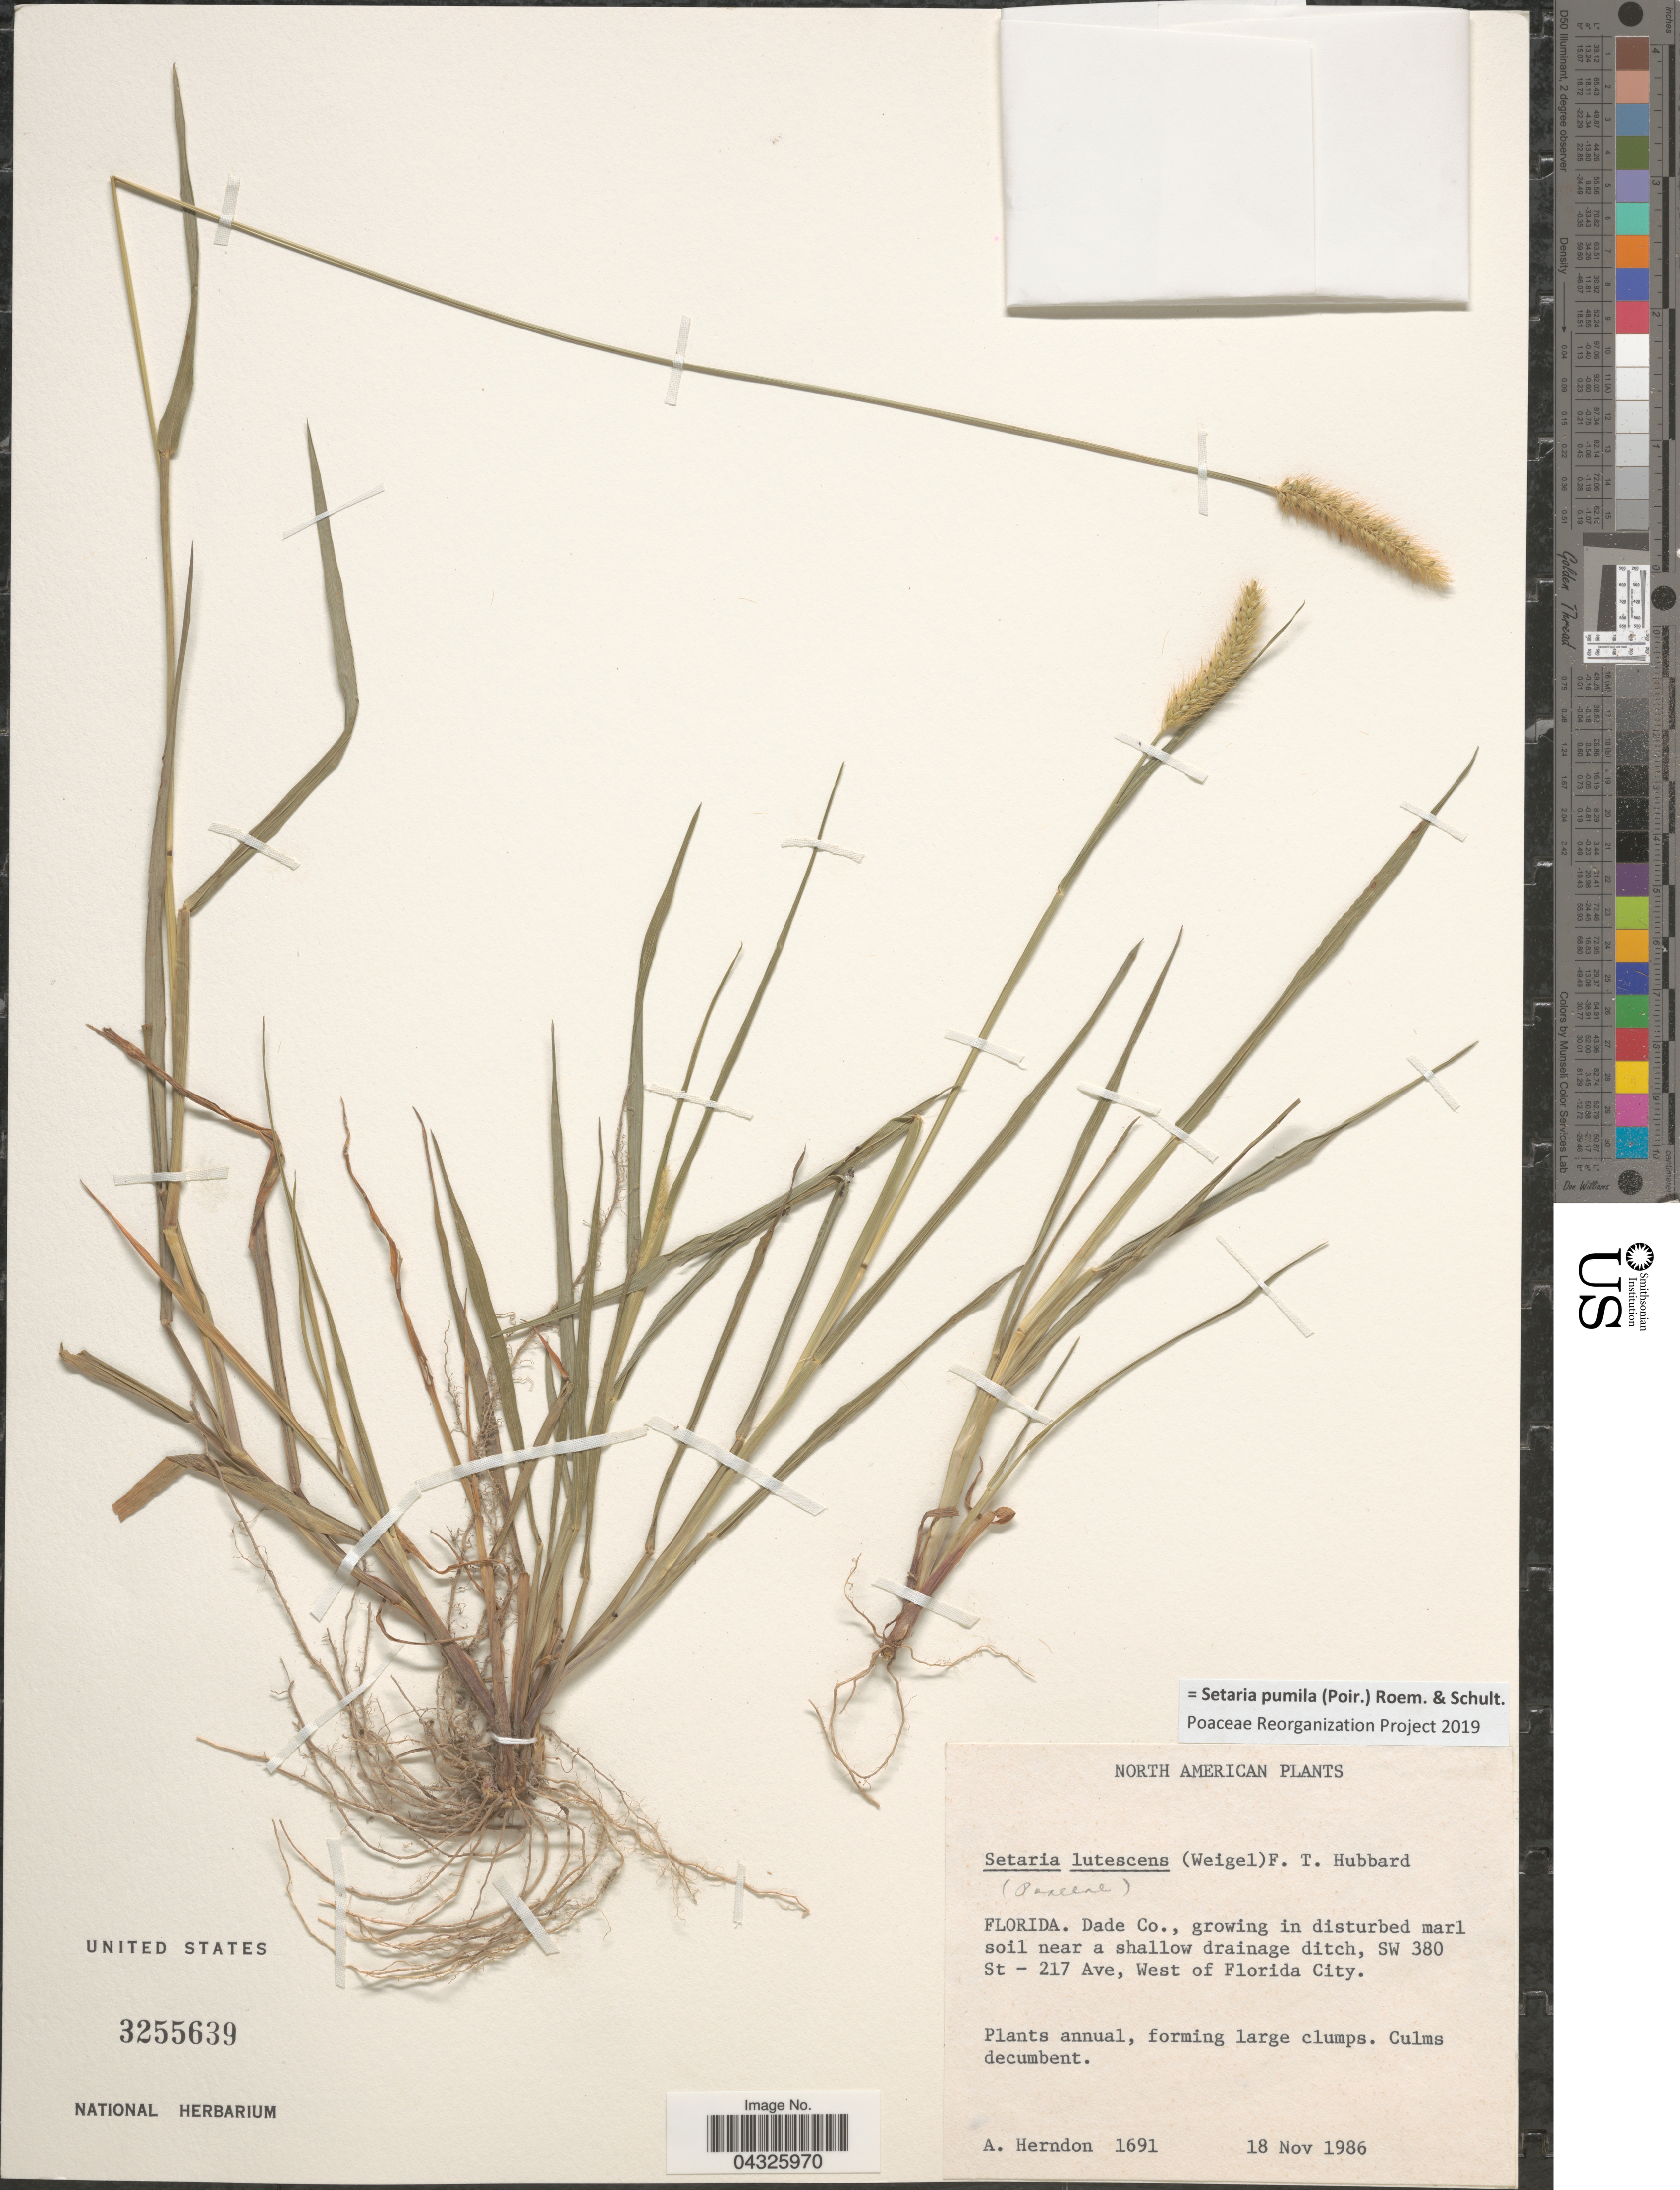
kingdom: Plantae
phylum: Tracheophyta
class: Liliopsida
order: Poales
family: Poaceae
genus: Setaria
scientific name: Setaria pumila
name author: (Poir.) Roem. & Schult.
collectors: A. Herndon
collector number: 1691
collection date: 1986-11-18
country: United States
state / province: Florida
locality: Dade Co., growing in disturbed marl soil near a shallow drainage ditch, SW 380 St - 217 Ave, West of Florida City.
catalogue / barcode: US 3255639